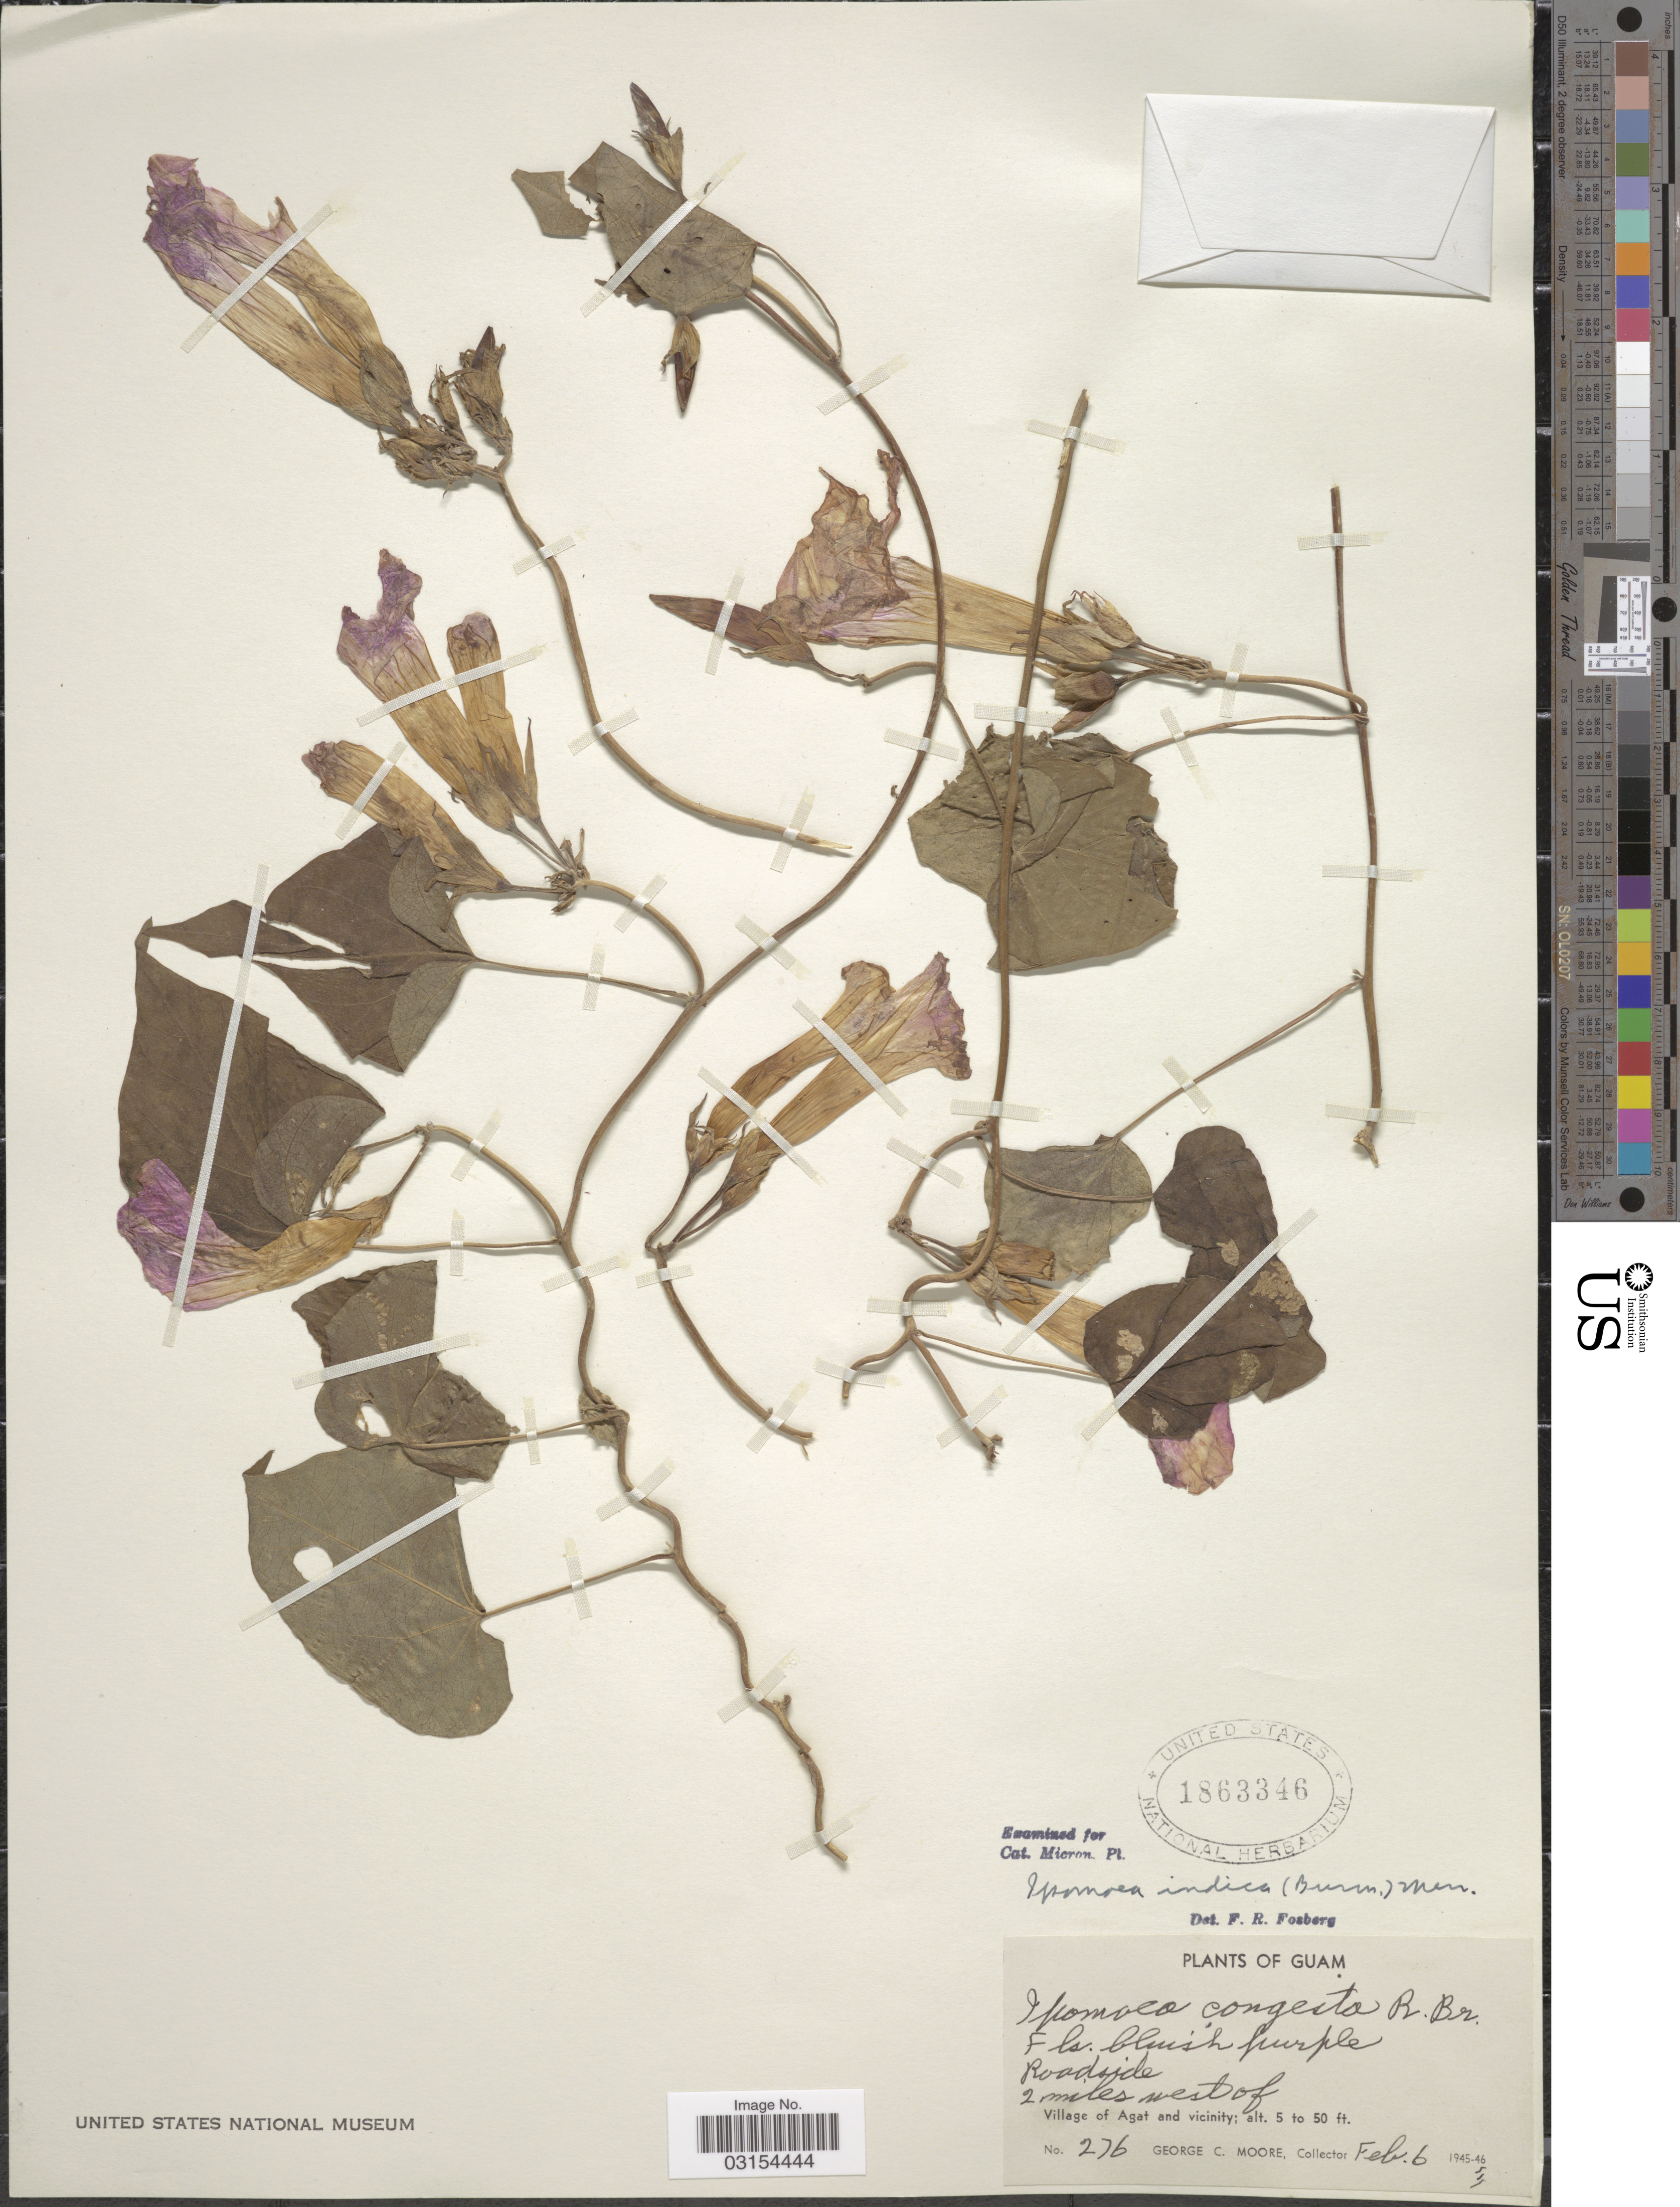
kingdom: Plantae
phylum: Tracheophyta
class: Magnoliopsida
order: Solanales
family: Convolvulaceae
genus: Ipomoea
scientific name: Ipomoea indica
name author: (Burm.) Merr.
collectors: G. C. Moore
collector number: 276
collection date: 1946-02-06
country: Guam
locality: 2 miles west of Village of Agat and vicinity.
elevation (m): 2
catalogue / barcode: US 1863346